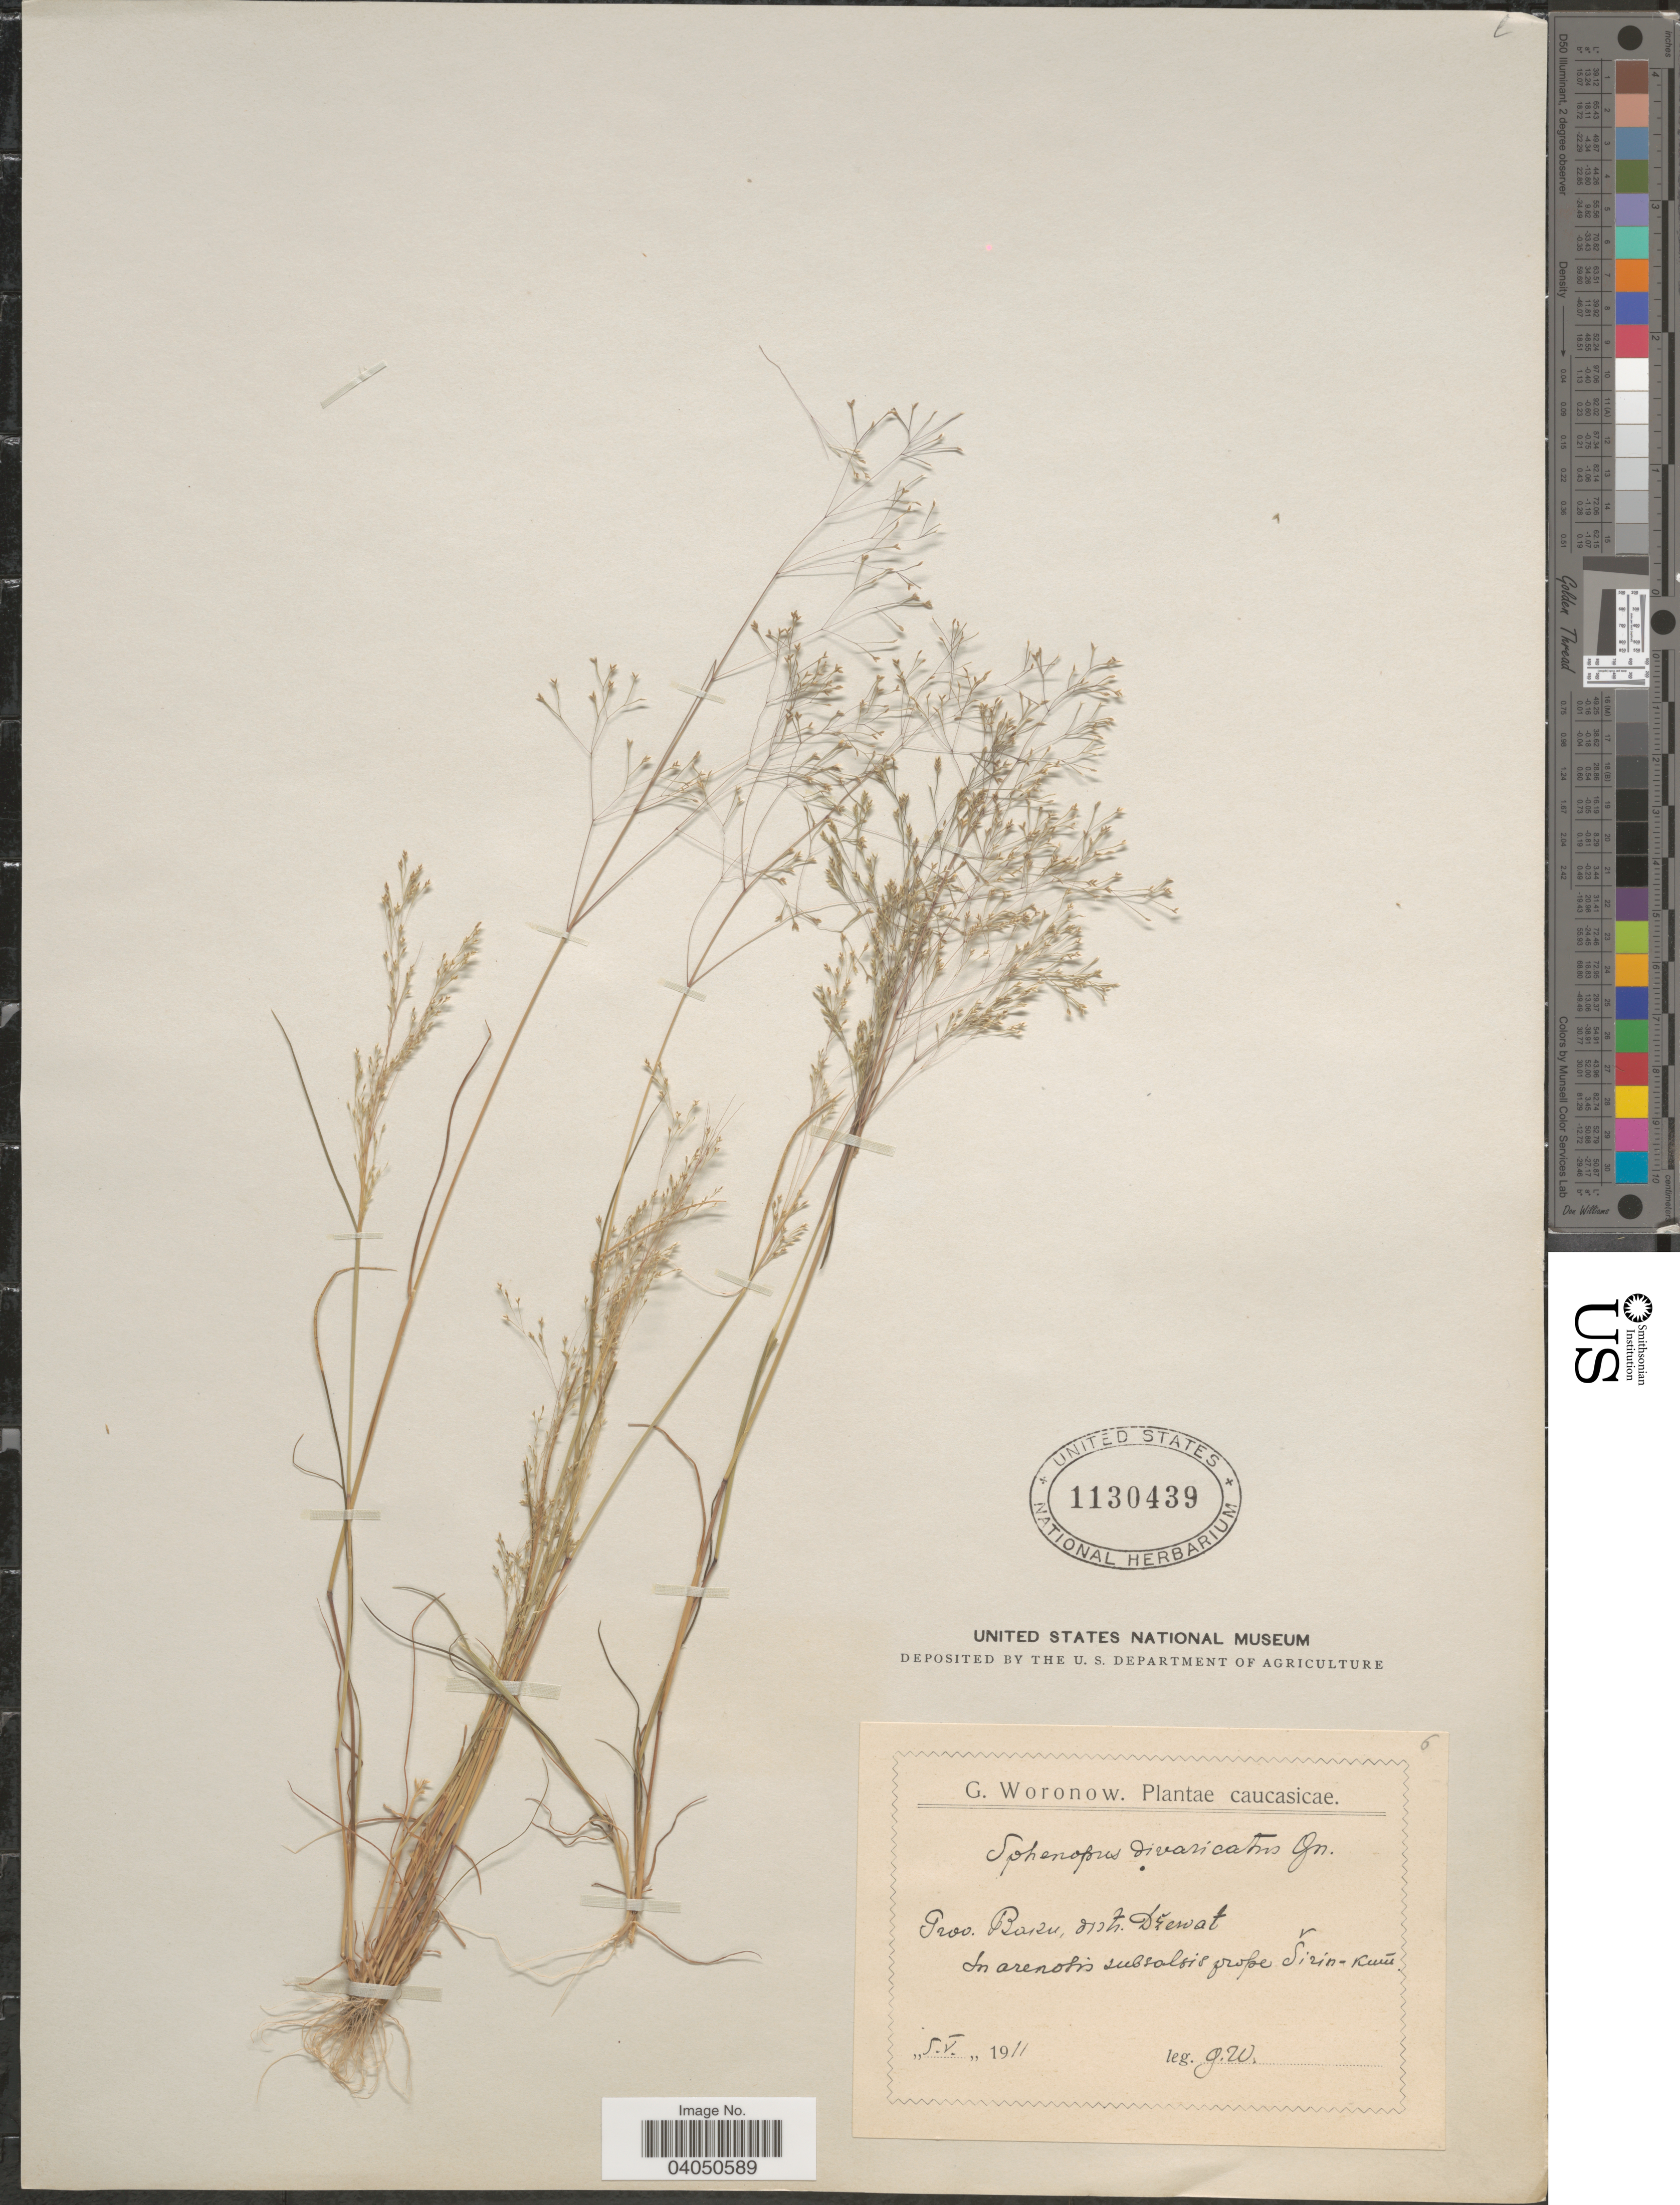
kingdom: Plantae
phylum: Tracheophyta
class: Liliopsida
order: Poales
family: Poaceae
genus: Sphenopus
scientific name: Sphenopus divaricatus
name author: (Gouan) Rchb.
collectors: G. Woronow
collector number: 6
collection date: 1911-05-05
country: Azerbaijan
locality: Caucasicae. Prov. Baku, distr. Drewat. In arenosis subsalsis prope Širin-Kurú. [interpreted]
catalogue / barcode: US 1130439